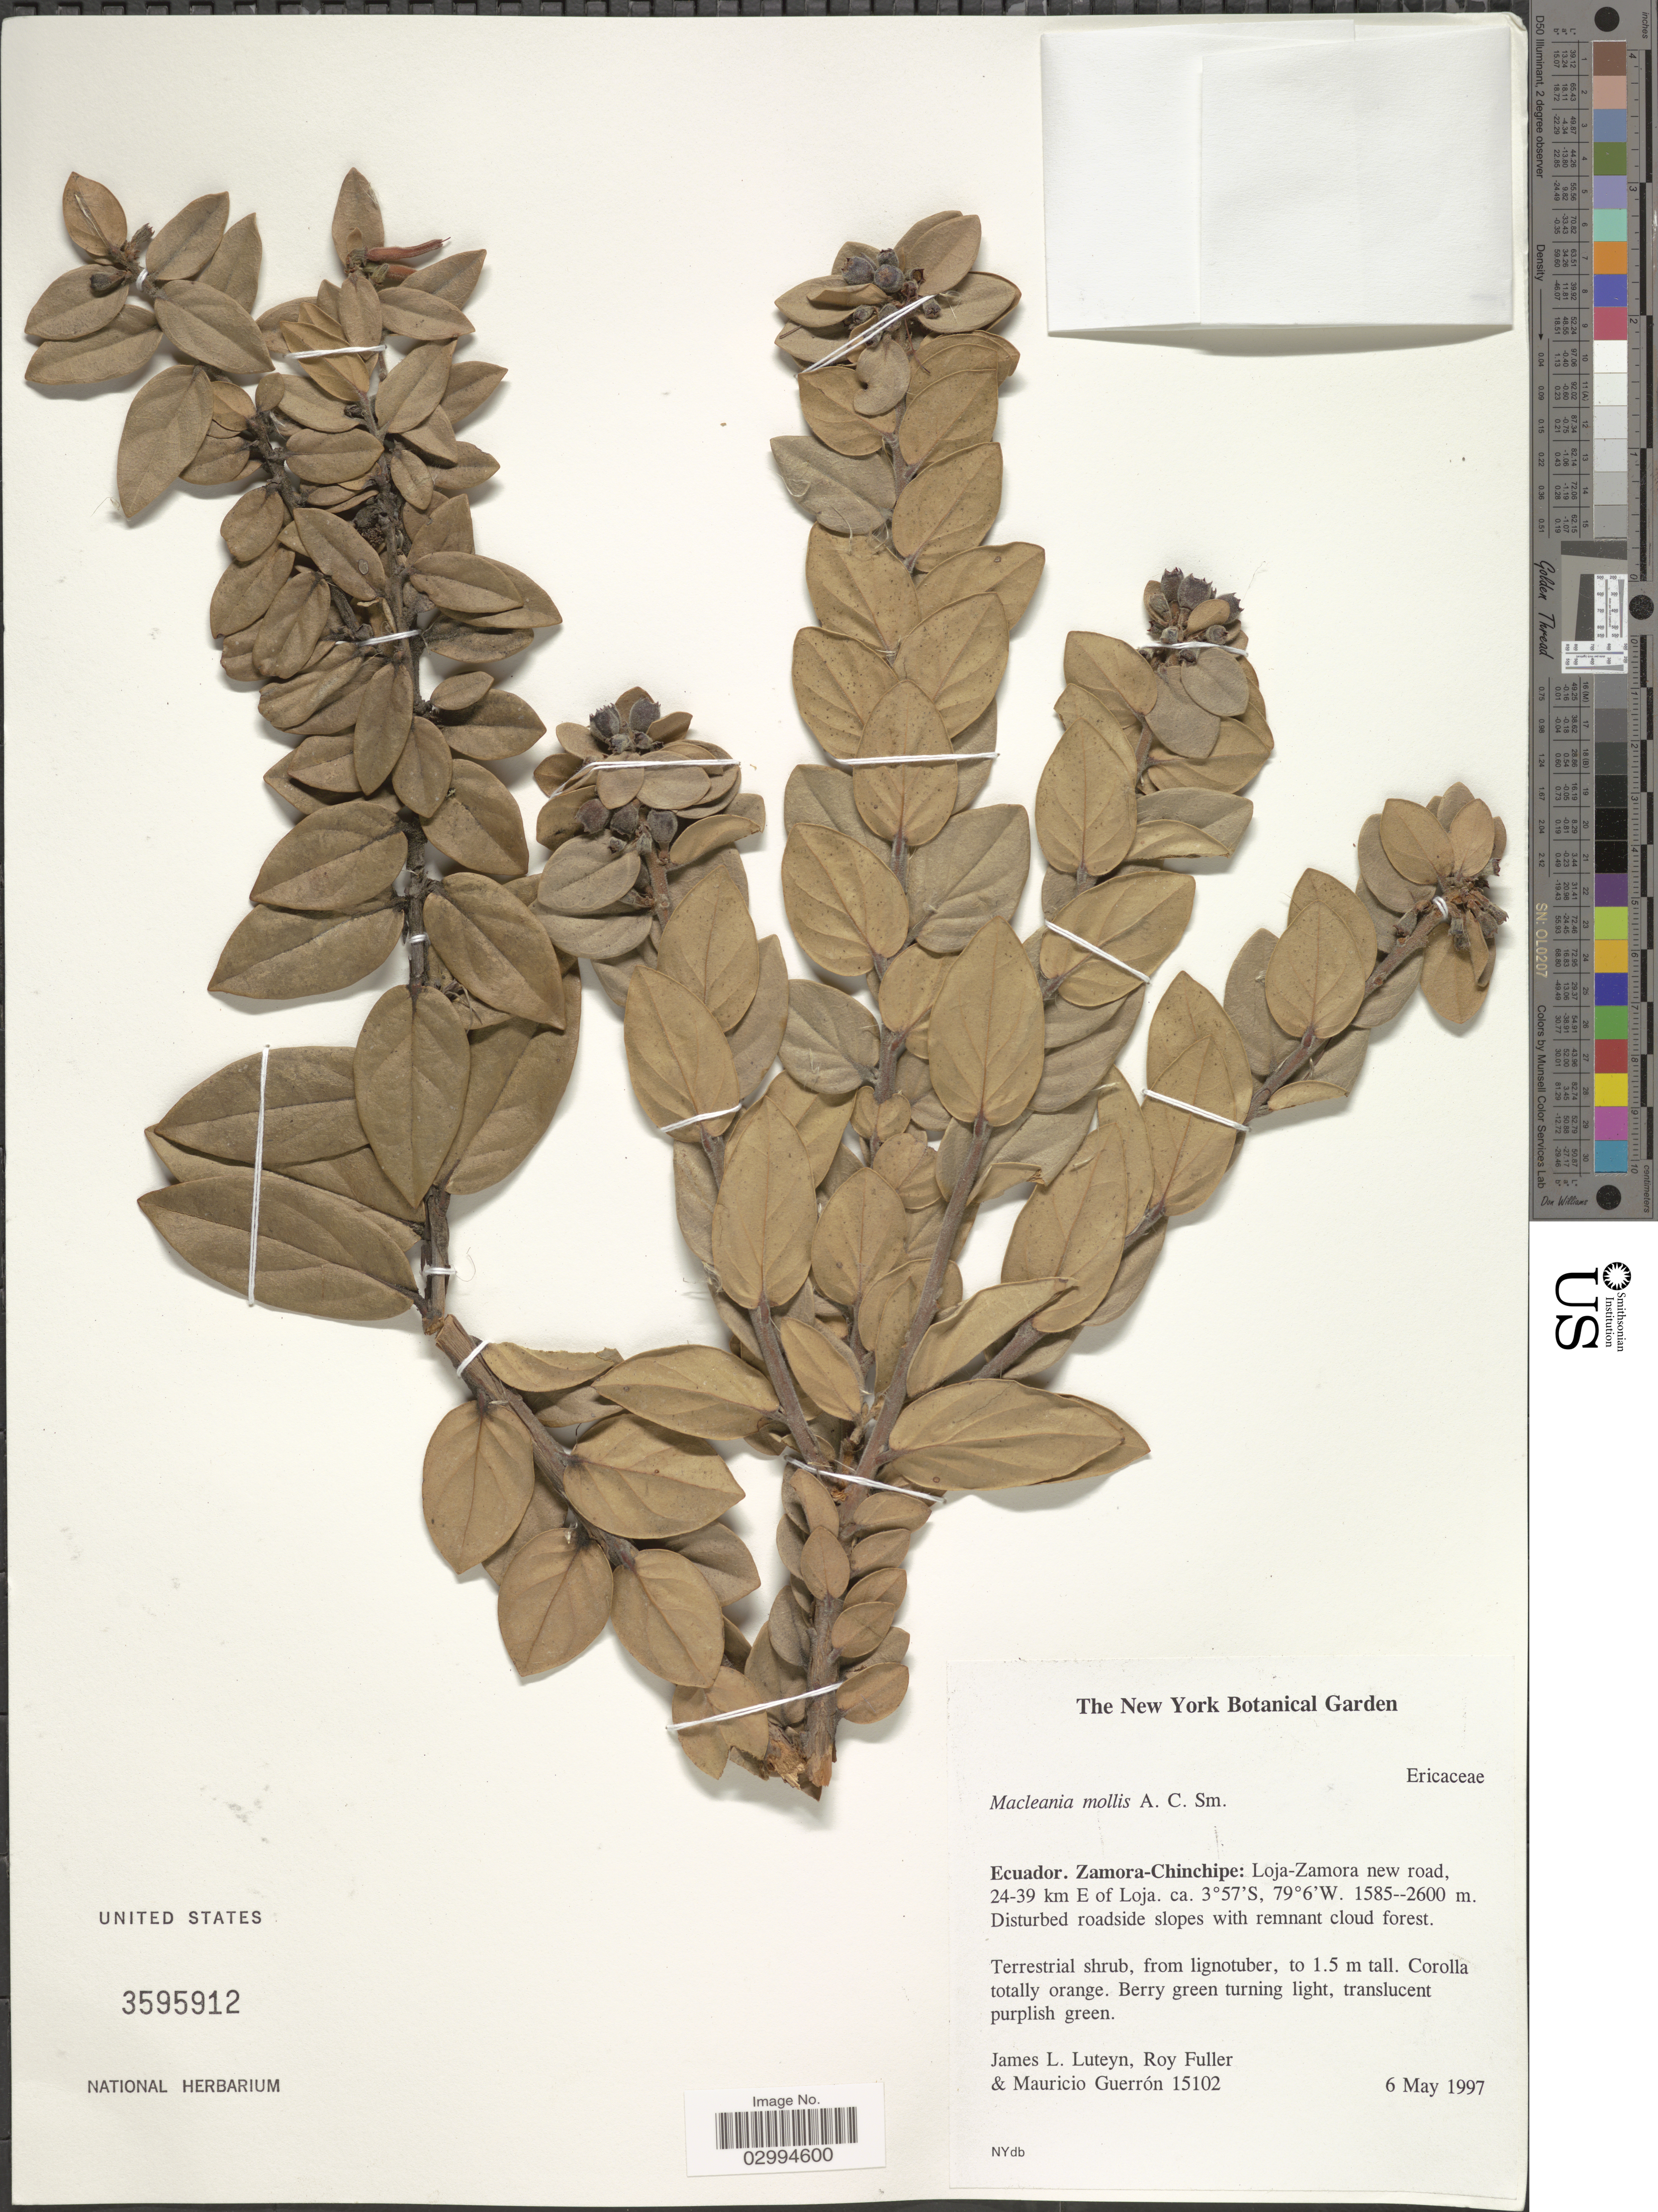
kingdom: Plantae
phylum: Tracheophyta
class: Magnoliopsida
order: Ericales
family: Ericaceae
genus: Macleania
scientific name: Macleania mollis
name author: A.C. Sm.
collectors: J. L. Luteyn, R. Fuller & M. Guerron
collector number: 15102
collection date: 1997-05-06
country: Ecuador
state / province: Zamora-Chinchipe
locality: Loja-Zamora new road, 24-39 km E of Loja.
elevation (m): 1585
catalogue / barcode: US 3595912